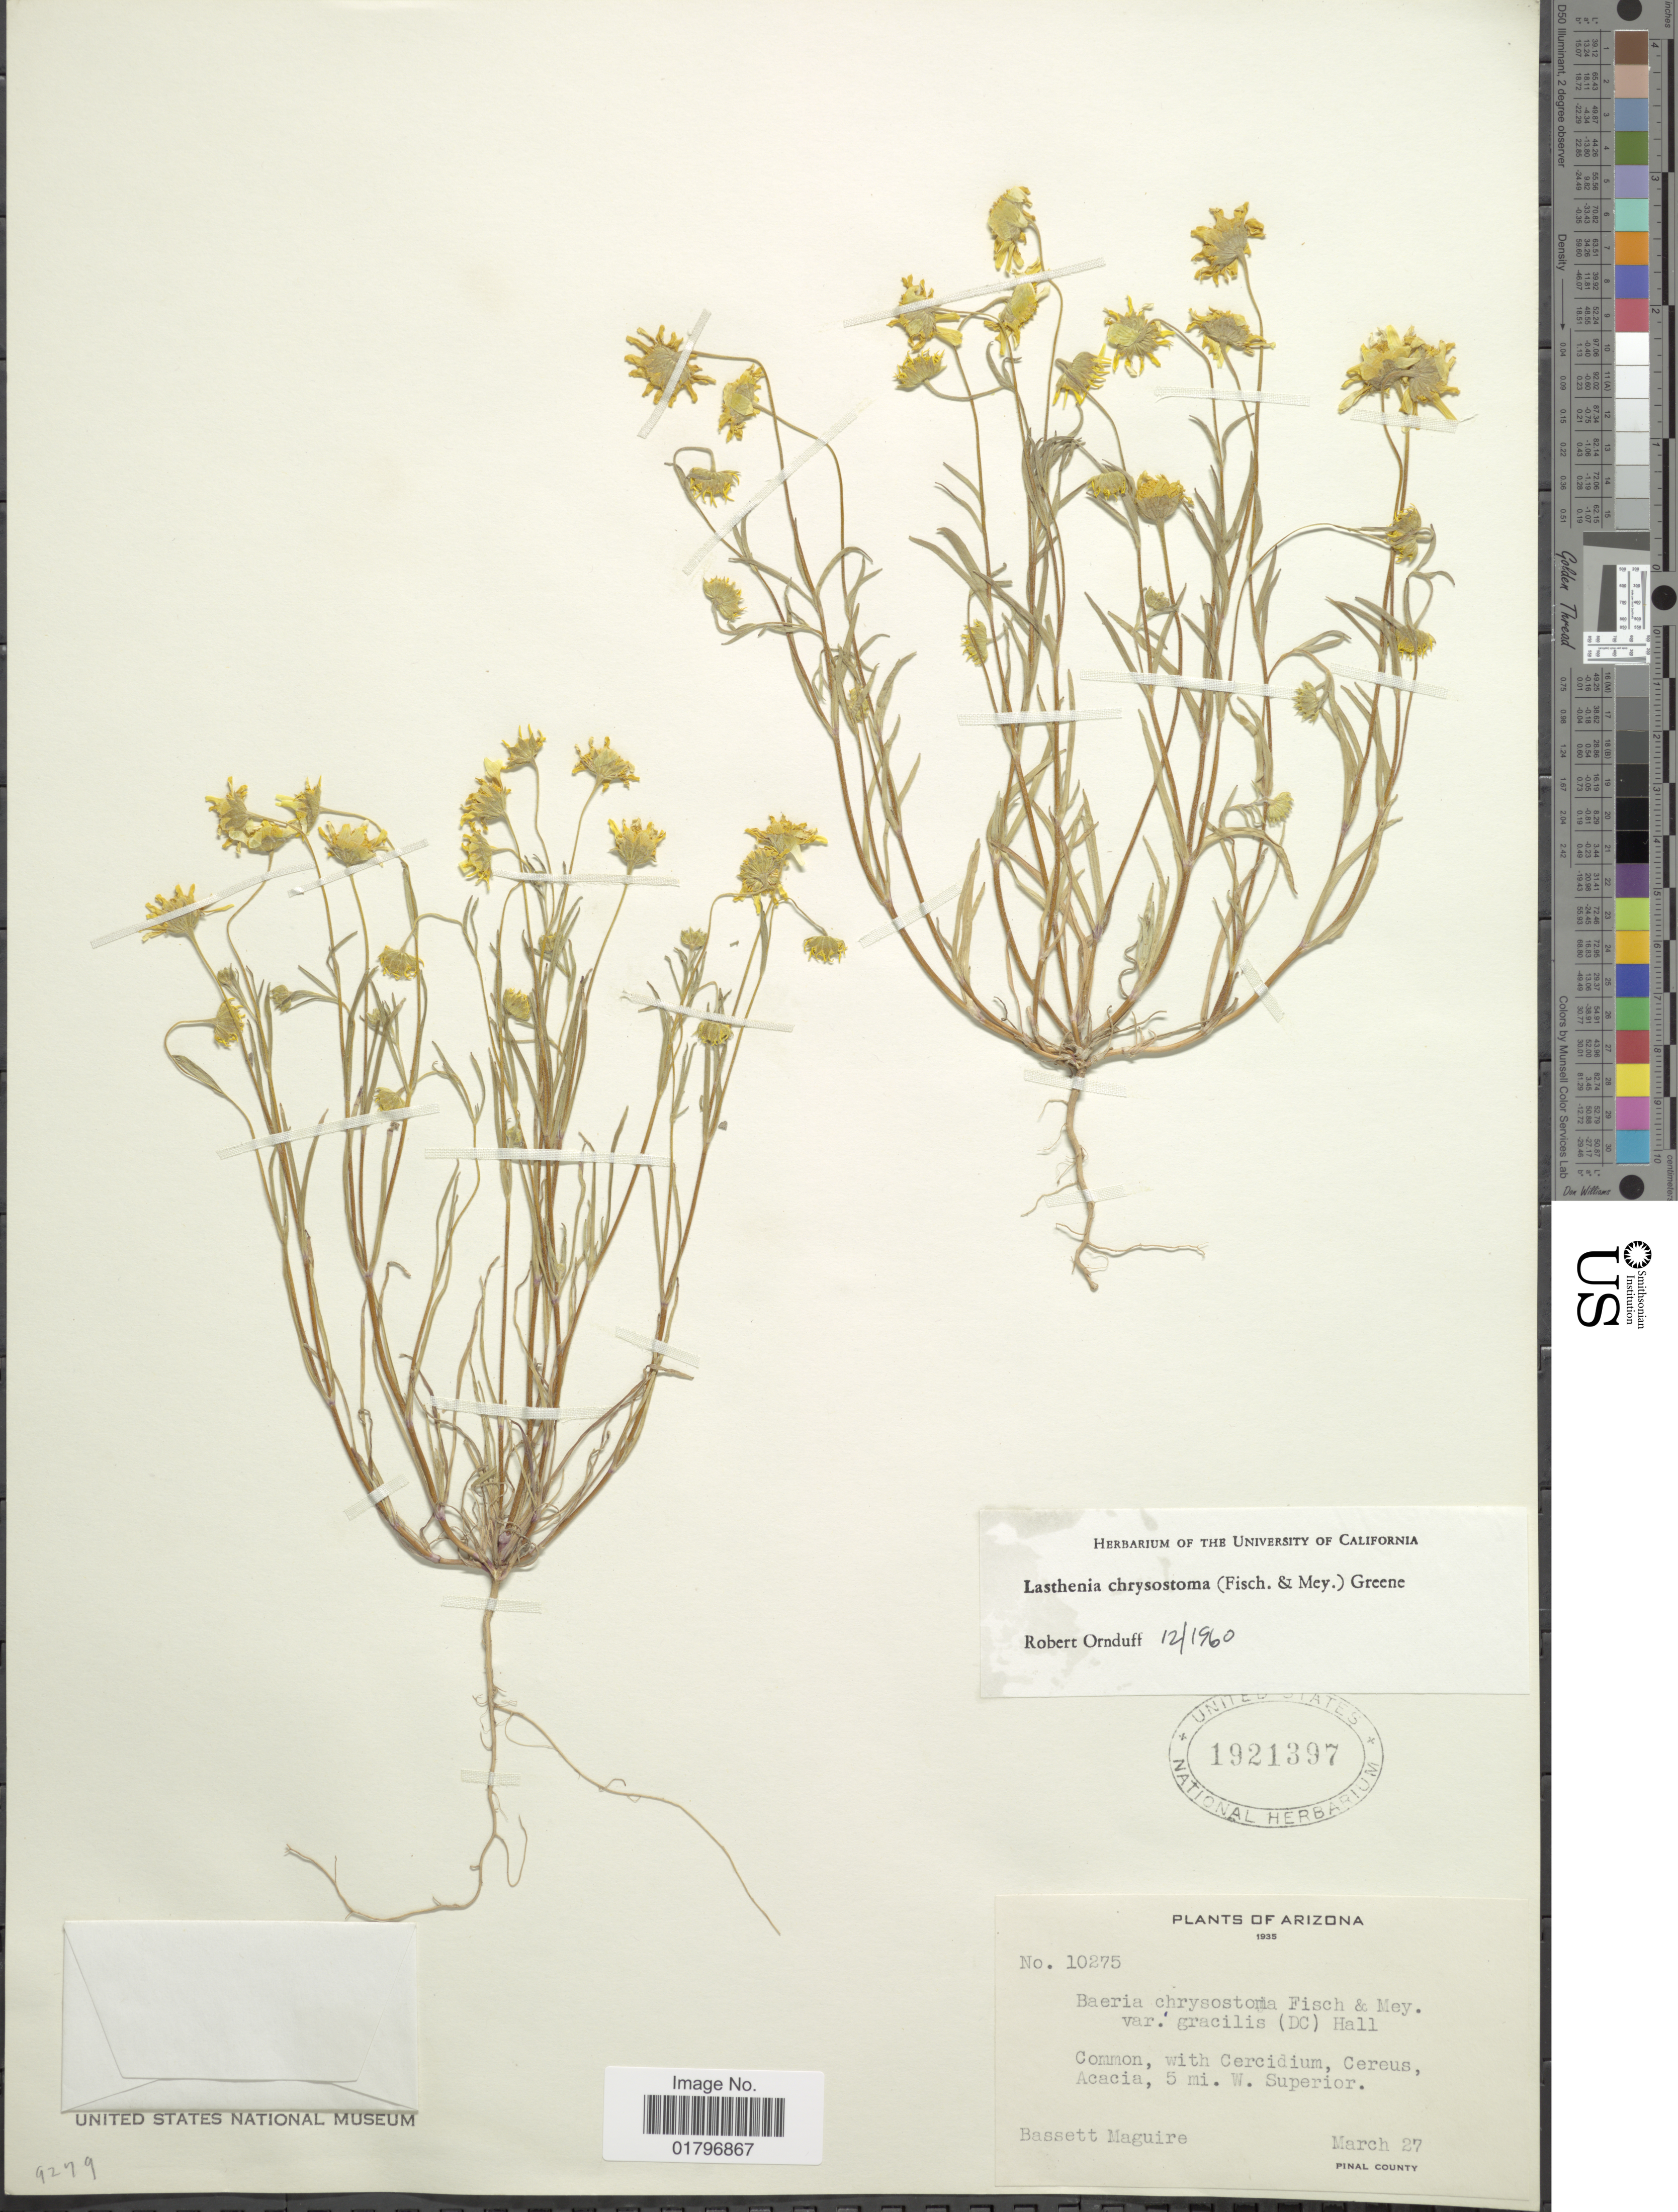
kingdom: Plantae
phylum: Tracheophyta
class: Magnoliopsida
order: Asterales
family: Asteraceae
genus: Lasthenia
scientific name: Lasthenia chrysostoma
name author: (Fisch. & C.A. Mey.) Greene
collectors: B. Maguire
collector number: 10275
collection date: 1935-03-27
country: United States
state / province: Arizona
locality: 5 mi. W. Superior. Pinal County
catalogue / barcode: US 1921397